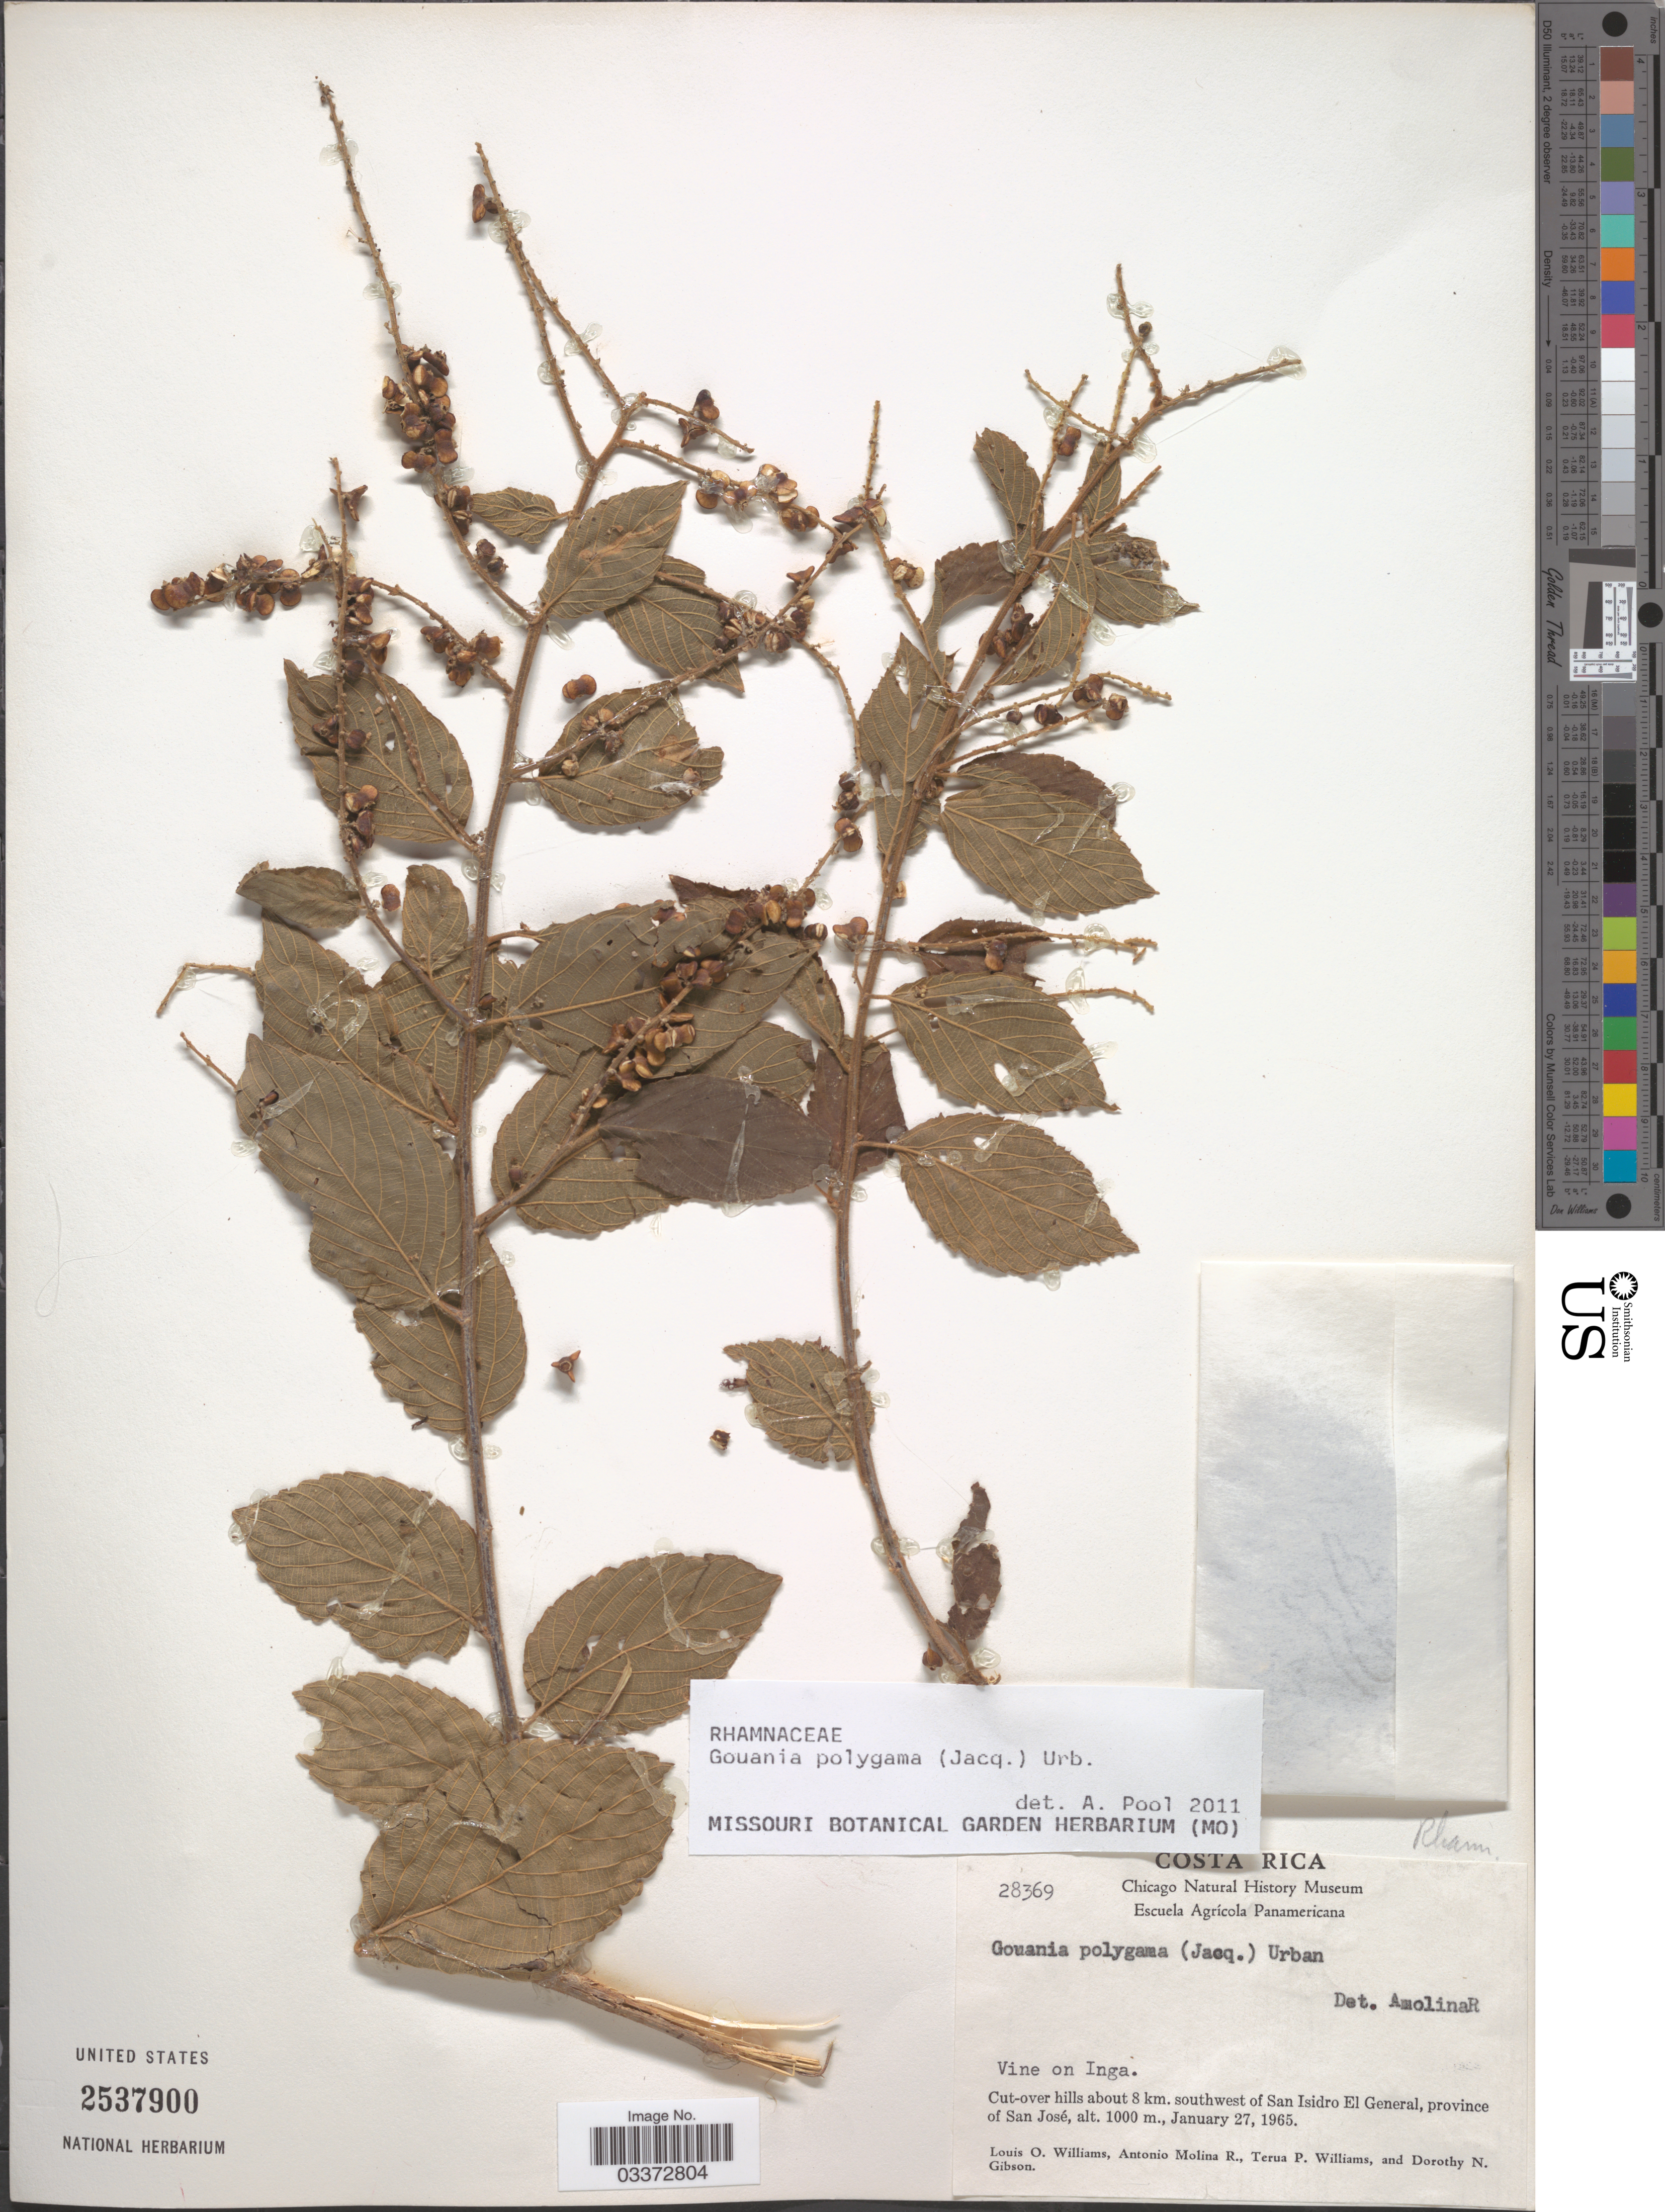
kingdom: Plantae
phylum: Tracheophyta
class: Magnoliopsida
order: Rosales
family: Rhamnaceae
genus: Gouania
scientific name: Gouania polygama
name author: (Jacq.) Urb.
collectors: L. O. Williams, A. Molina R., T. Williams & D. N. Gibson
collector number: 28369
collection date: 1965-01-27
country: Costa Rica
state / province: San José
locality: About 8 km. southwest of San Isidro El General.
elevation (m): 1000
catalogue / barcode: US 2537900